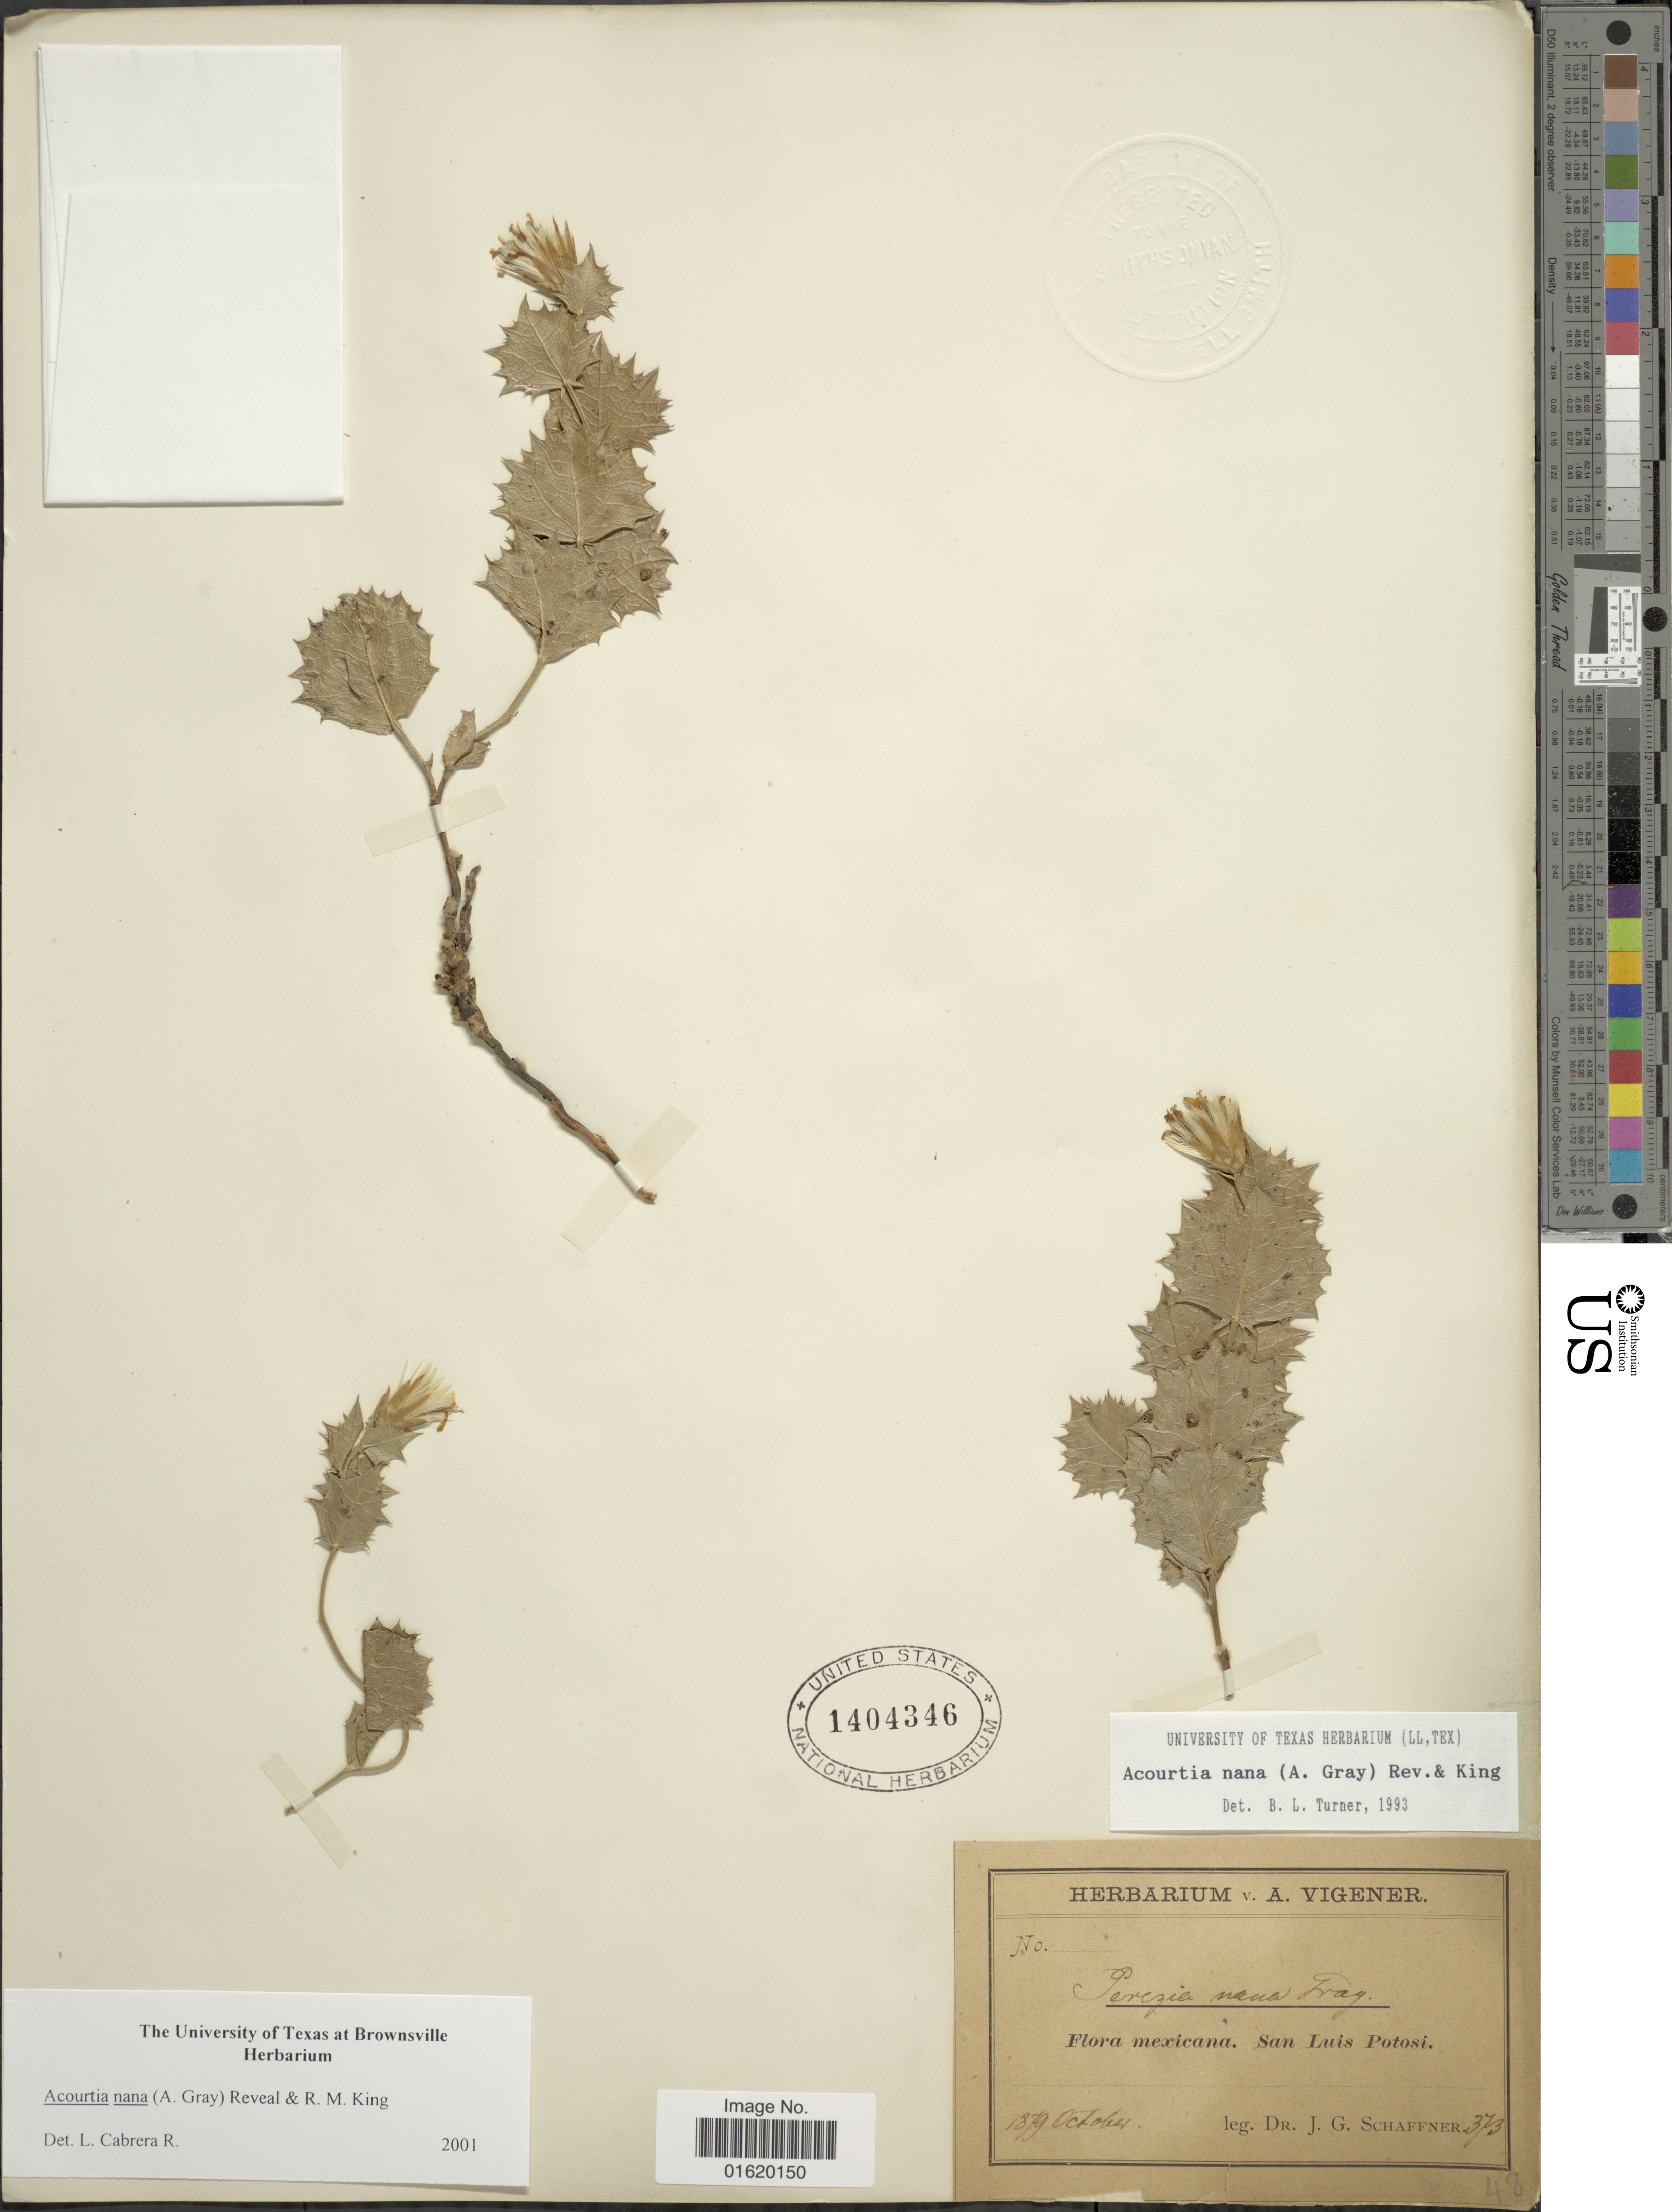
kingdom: Plantae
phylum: Tracheophyta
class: Magnoliopsida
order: Asterales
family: Asteraceae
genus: Acourtia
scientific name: Acourtia nana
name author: (A. Gray) Reveal & R.M. King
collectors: J. G. Schaffner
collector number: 373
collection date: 1879-10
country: Mexico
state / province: San Luis Potosí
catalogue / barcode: US 1404346